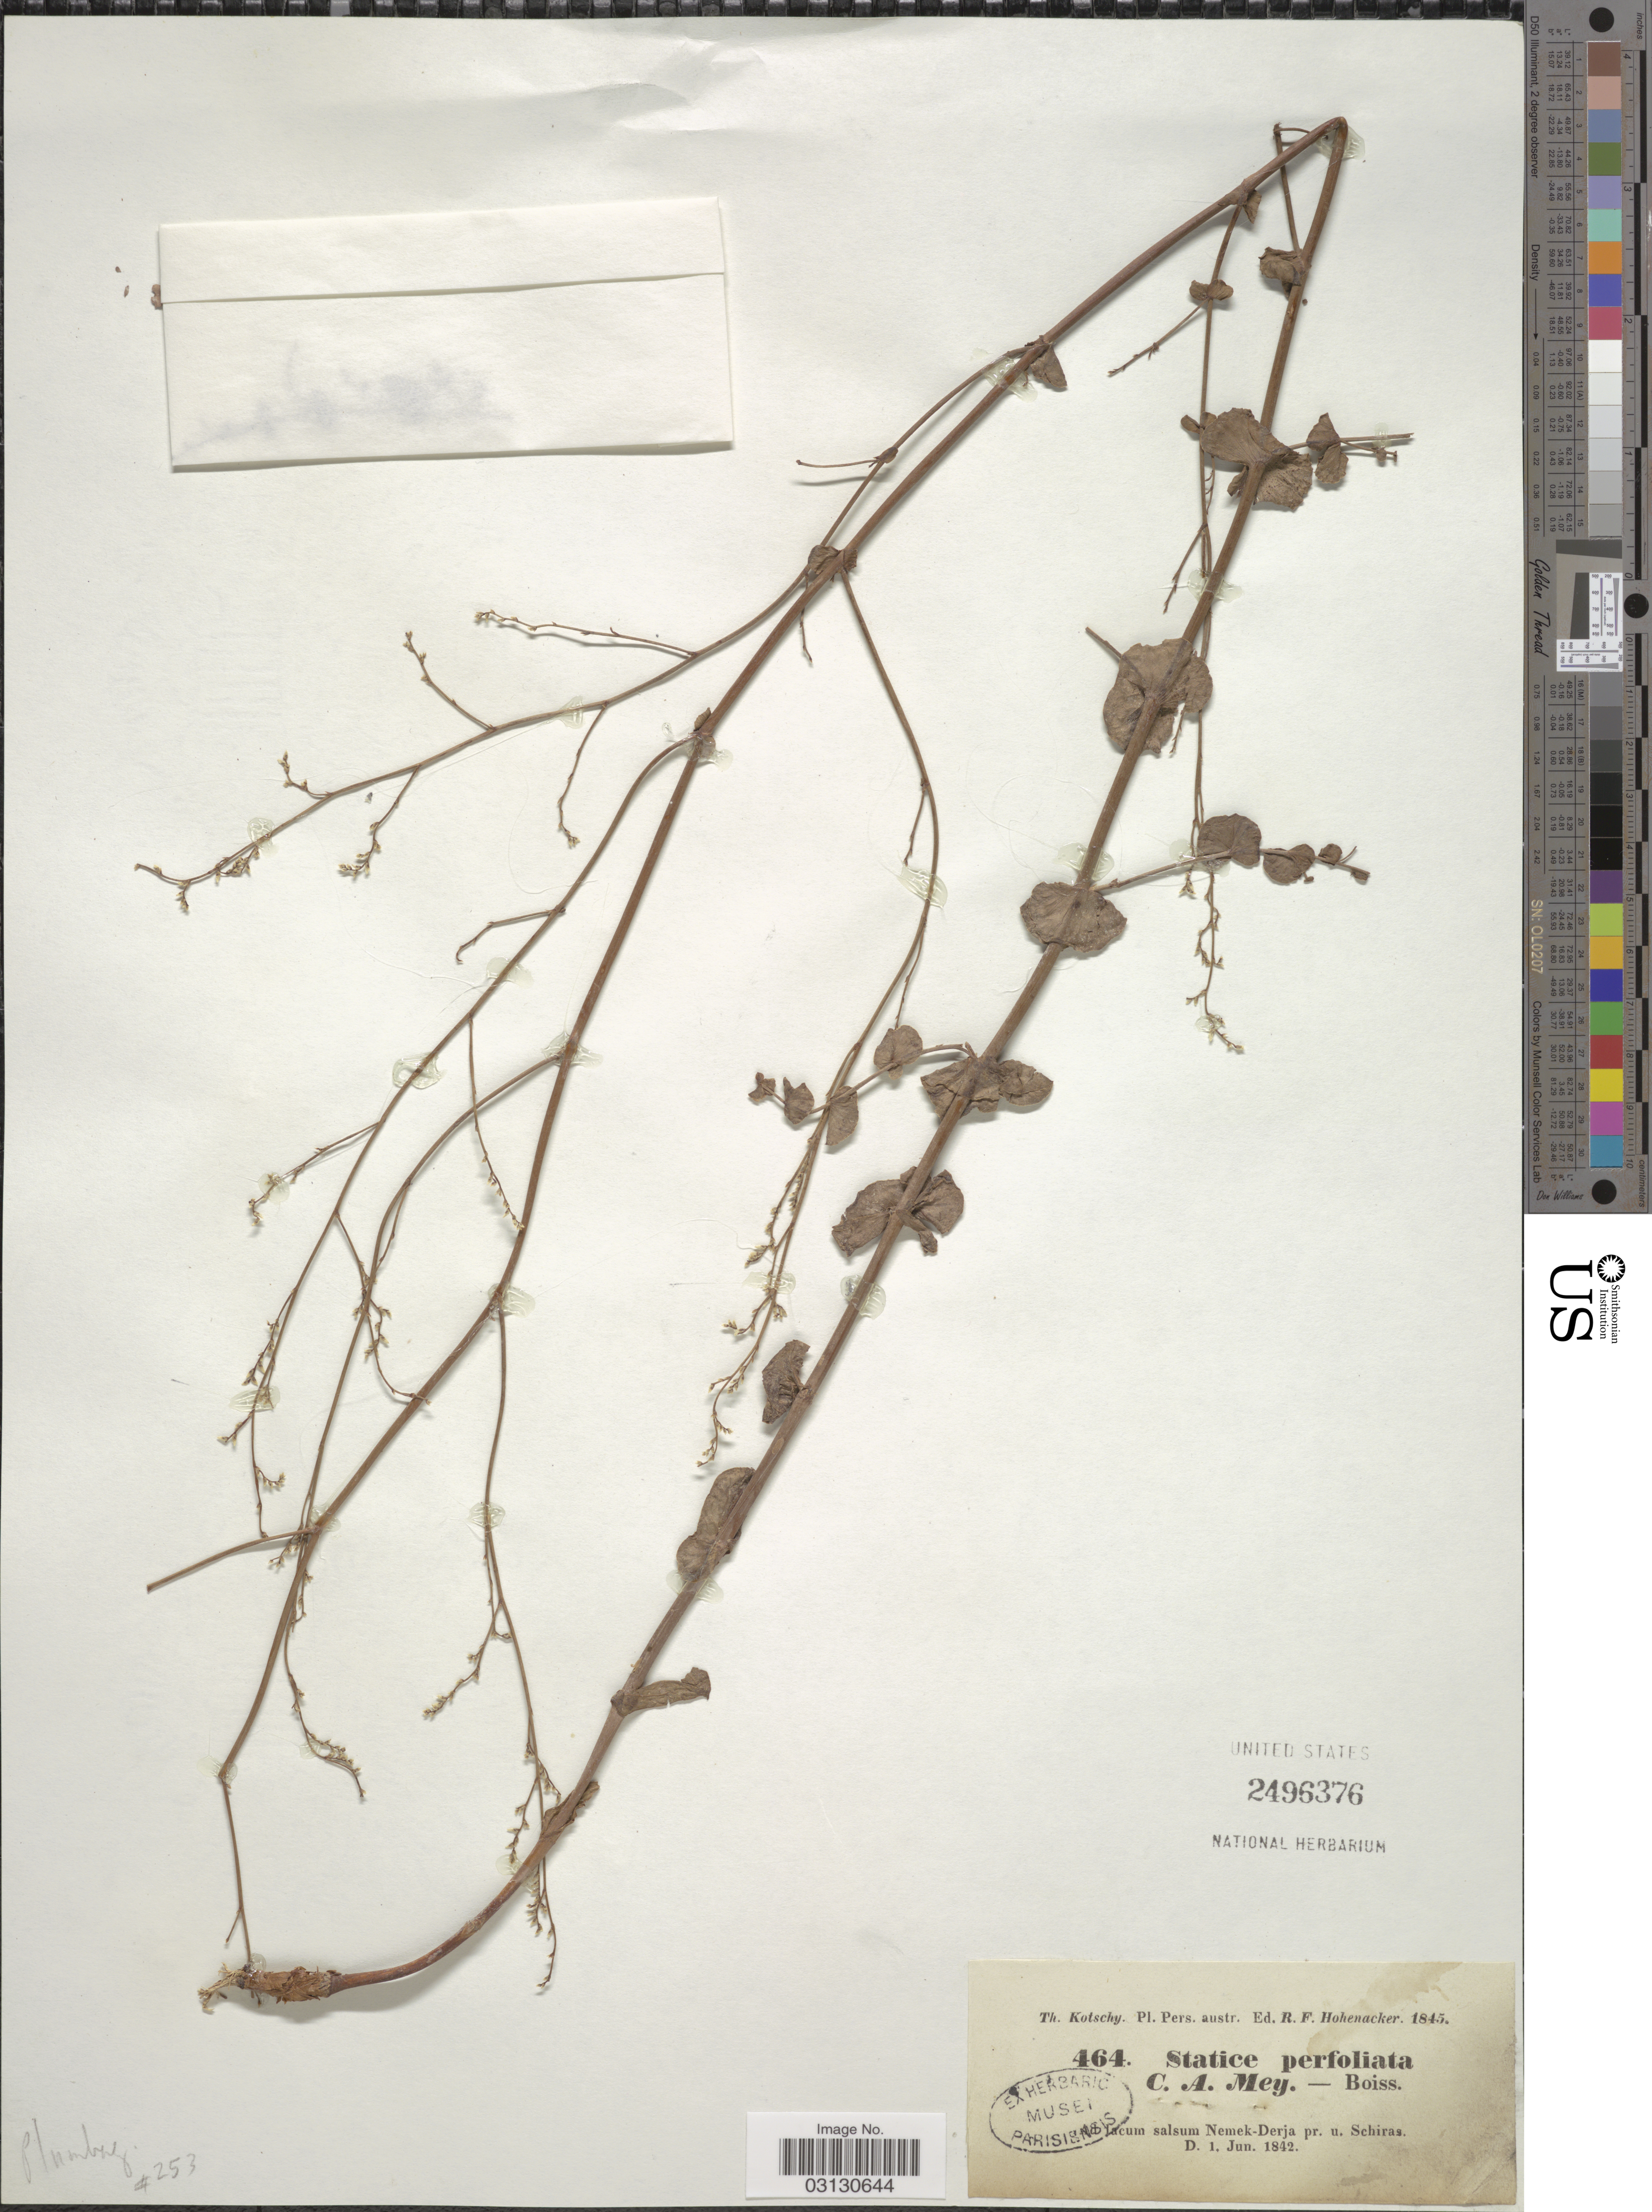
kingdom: Plantae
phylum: Tracheophyta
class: Magnoliopsida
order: Caryophyllales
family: Plumbaginaceae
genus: Limonium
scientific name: Limonium perfoliatum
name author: (Kar. ex Boiss.) Kuntze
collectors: K. G. Kotschy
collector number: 464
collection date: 1842-06-01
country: Iran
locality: Pers. austr., Ad lacum salsum Nemek-Derja pr. u. Schiras.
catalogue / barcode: US 2496376